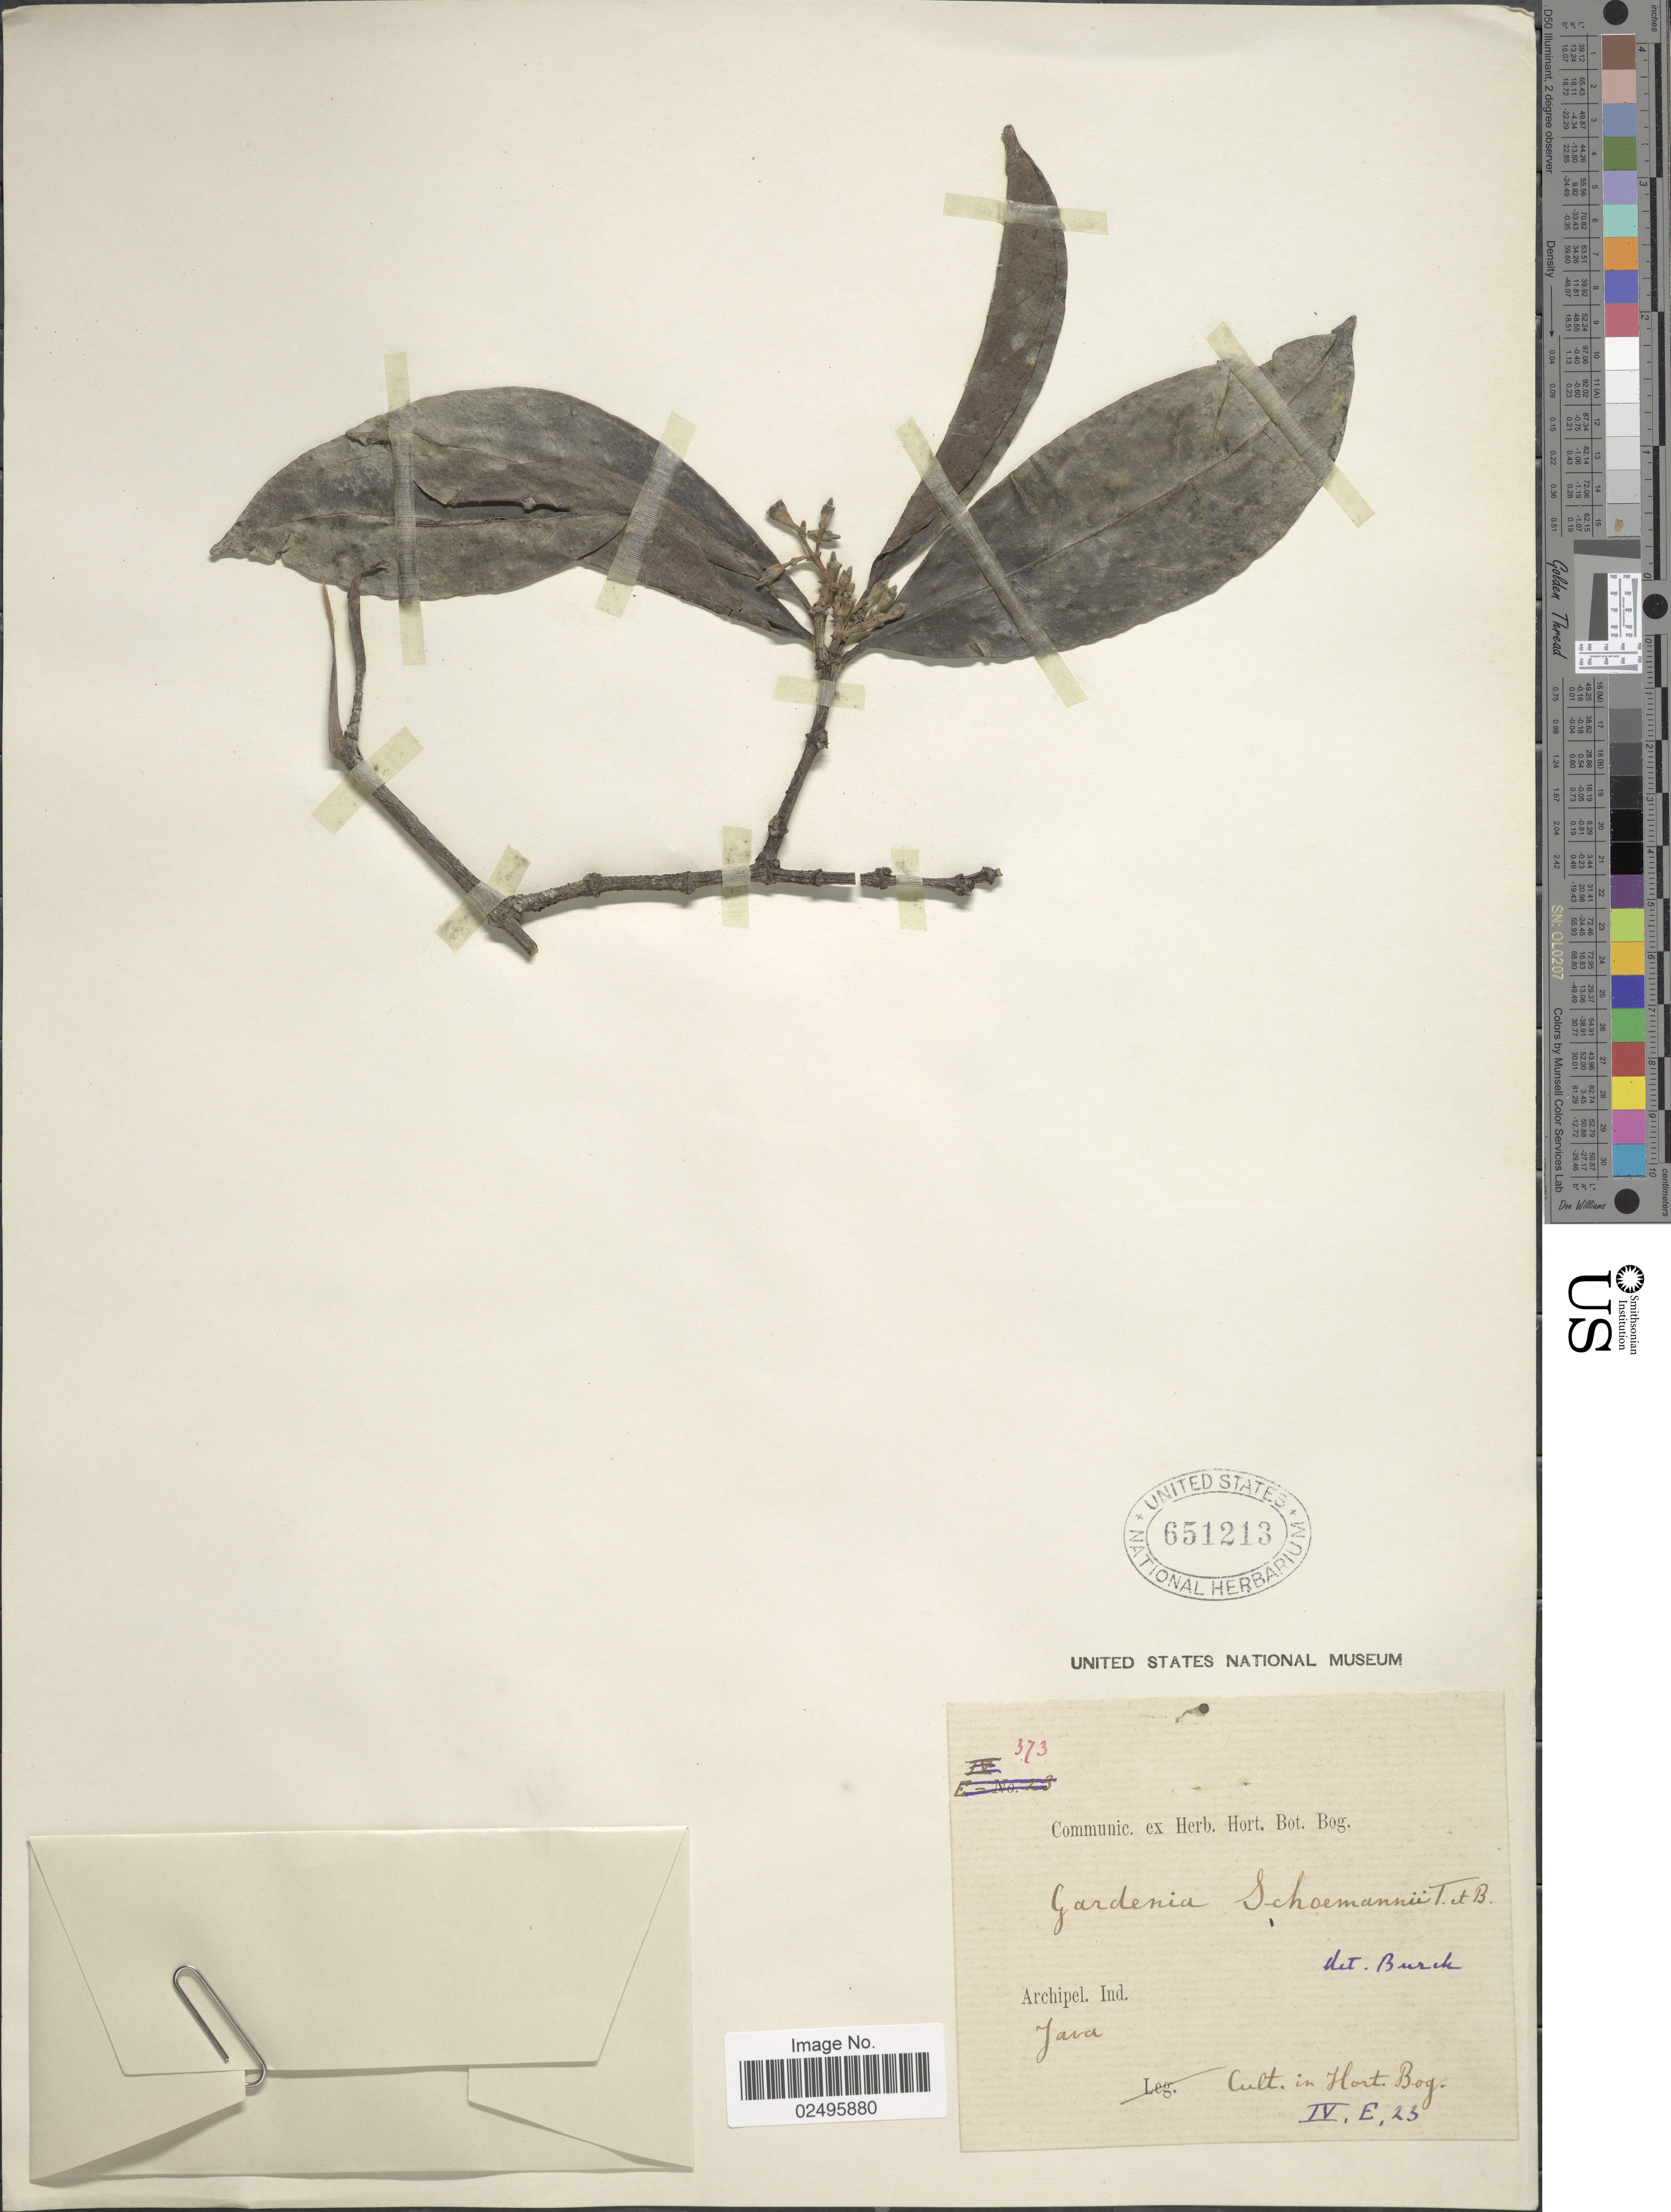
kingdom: Plantae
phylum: Tracheophyta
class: Magnoliopsida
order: Gentianales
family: Rubiaceae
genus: Ridsdalea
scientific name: Ridsdalea schoemannii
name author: (Teijsm. & Binn.) J.T. Pereira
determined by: (US) Smithsonian Institution - National Museum of Natural History - Department of Botany (UNITED STATES)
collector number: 373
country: Indonesia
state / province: Java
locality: Cult. in Hort. Bog. IV, E. 25 [unsure placement] Archipel. Ind. Java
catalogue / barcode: US 651213